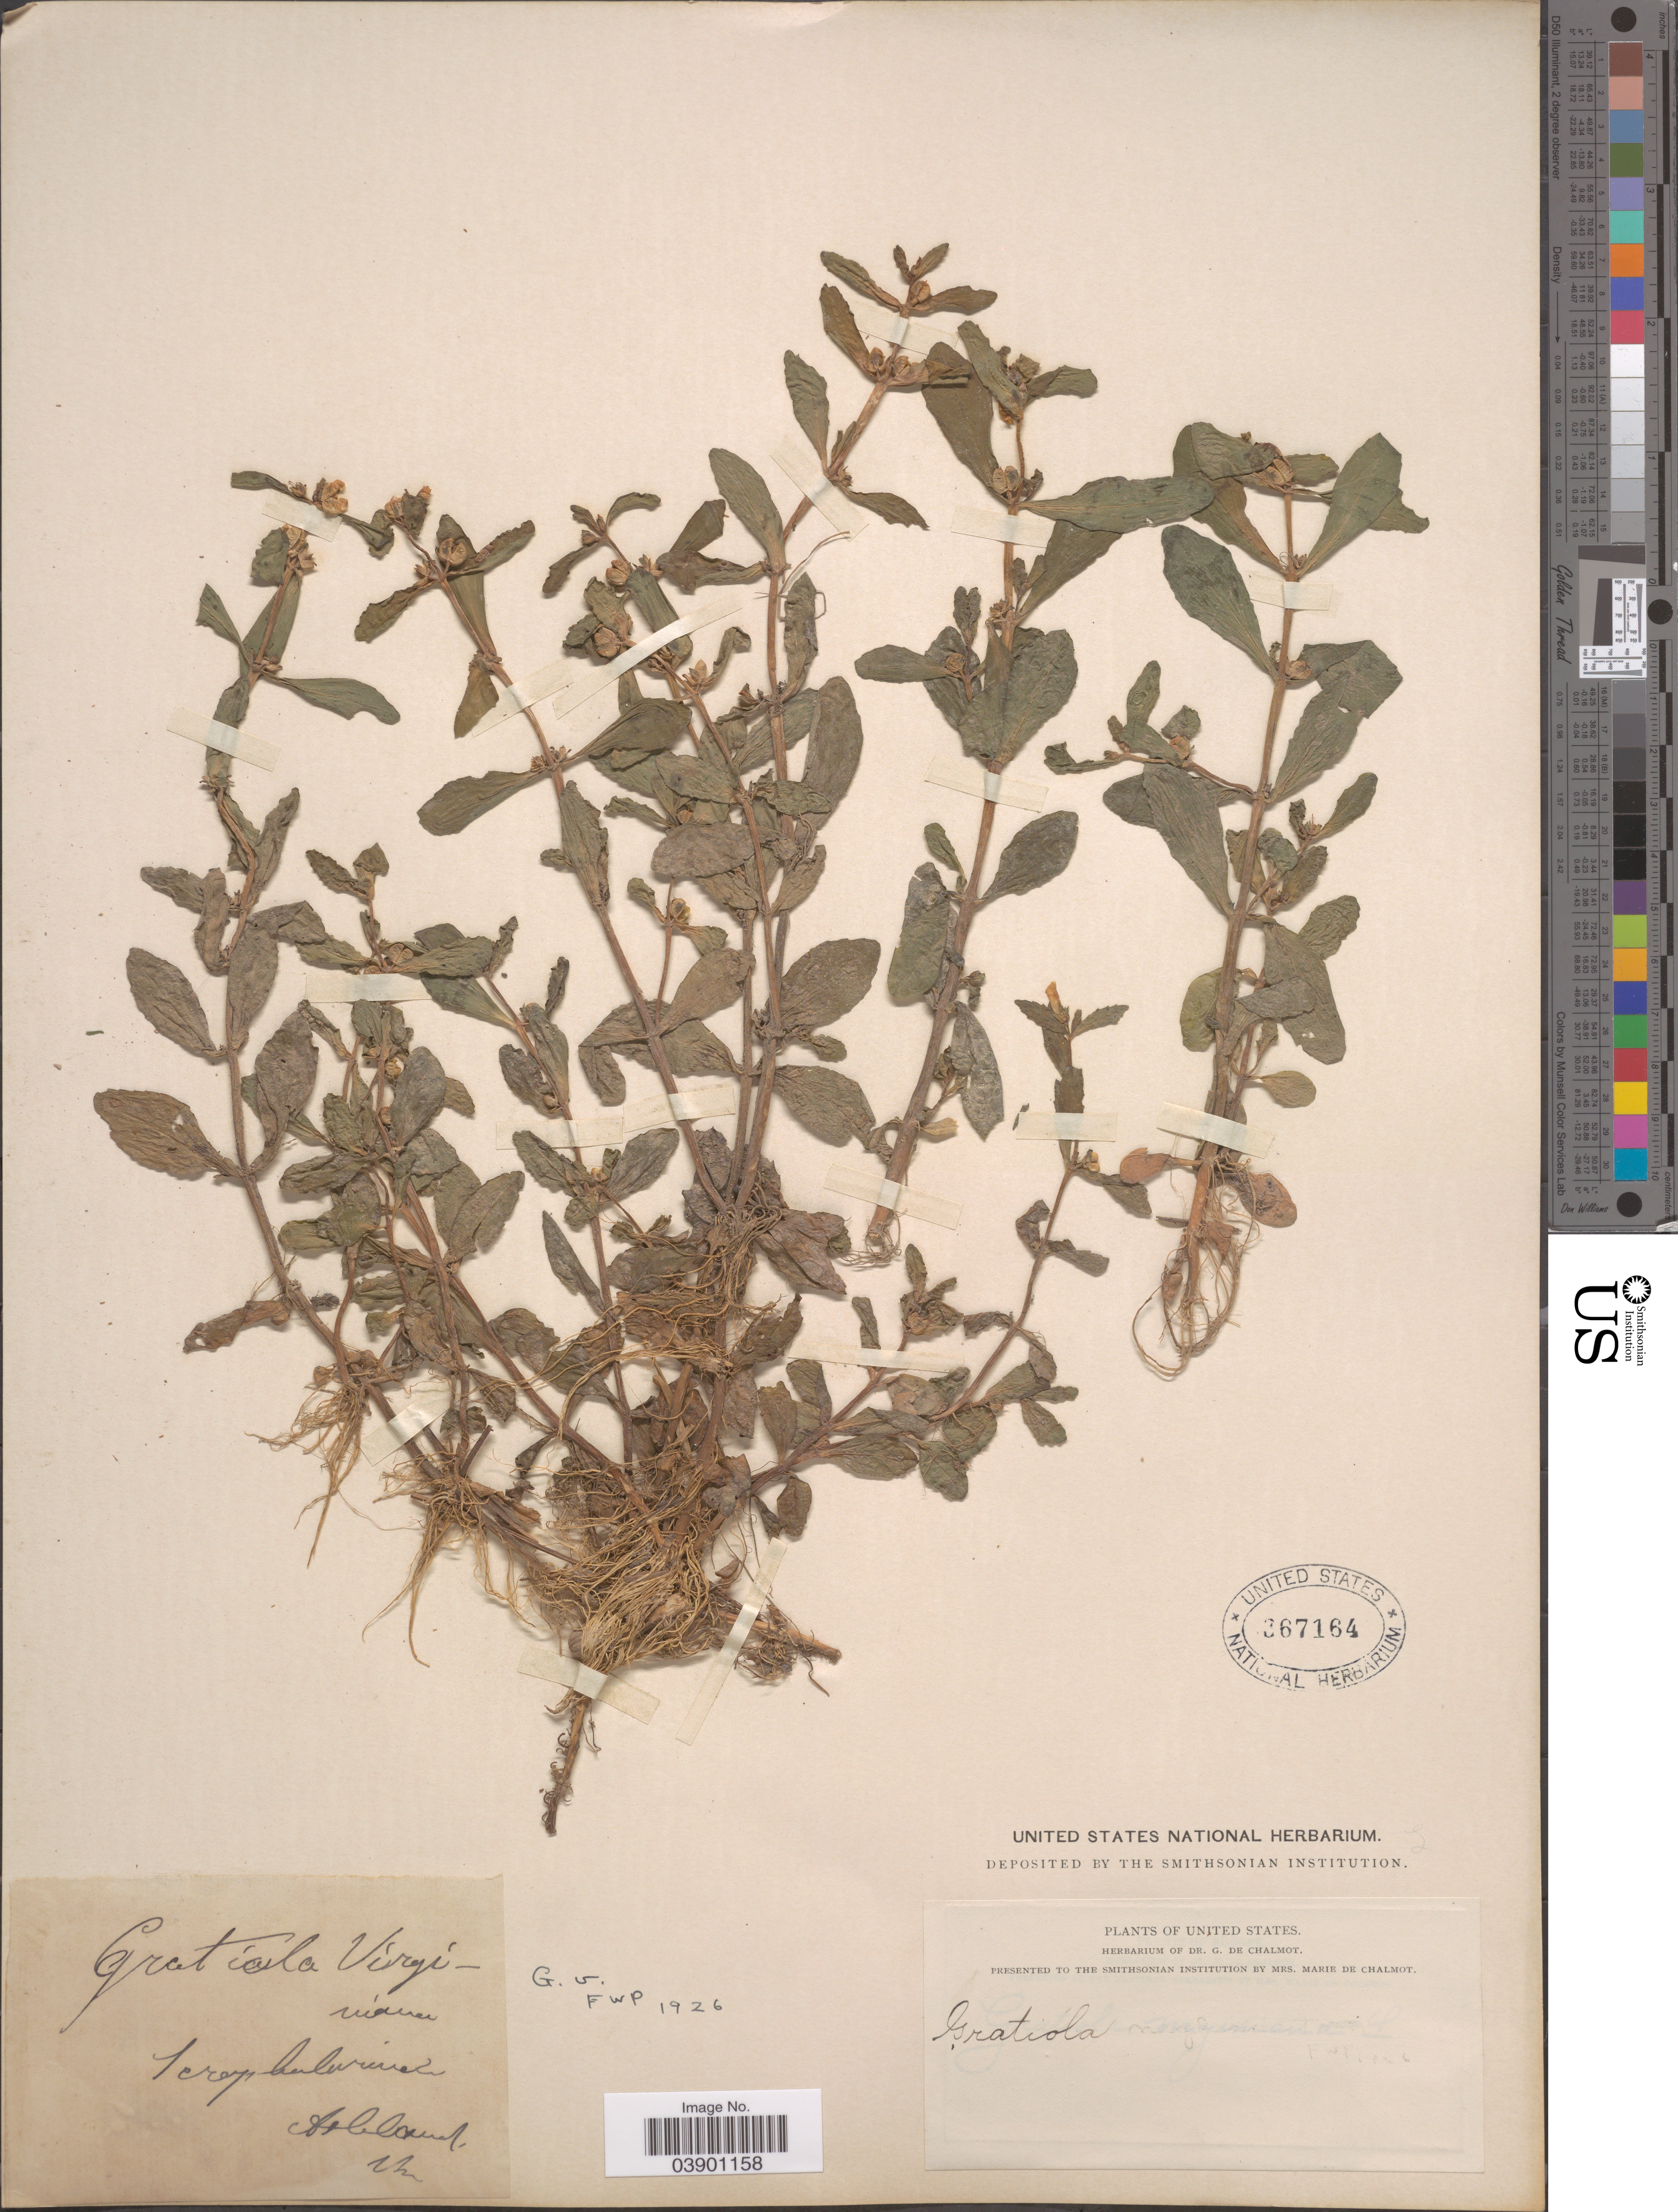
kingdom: Plantae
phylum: Tracheophyta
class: Magnoliopsida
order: Lamiales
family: Plantaginaceae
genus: Gratiola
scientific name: Gratiola virginiana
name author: L.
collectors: G. de Chalmot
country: United States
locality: Ashland.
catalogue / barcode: US 367164